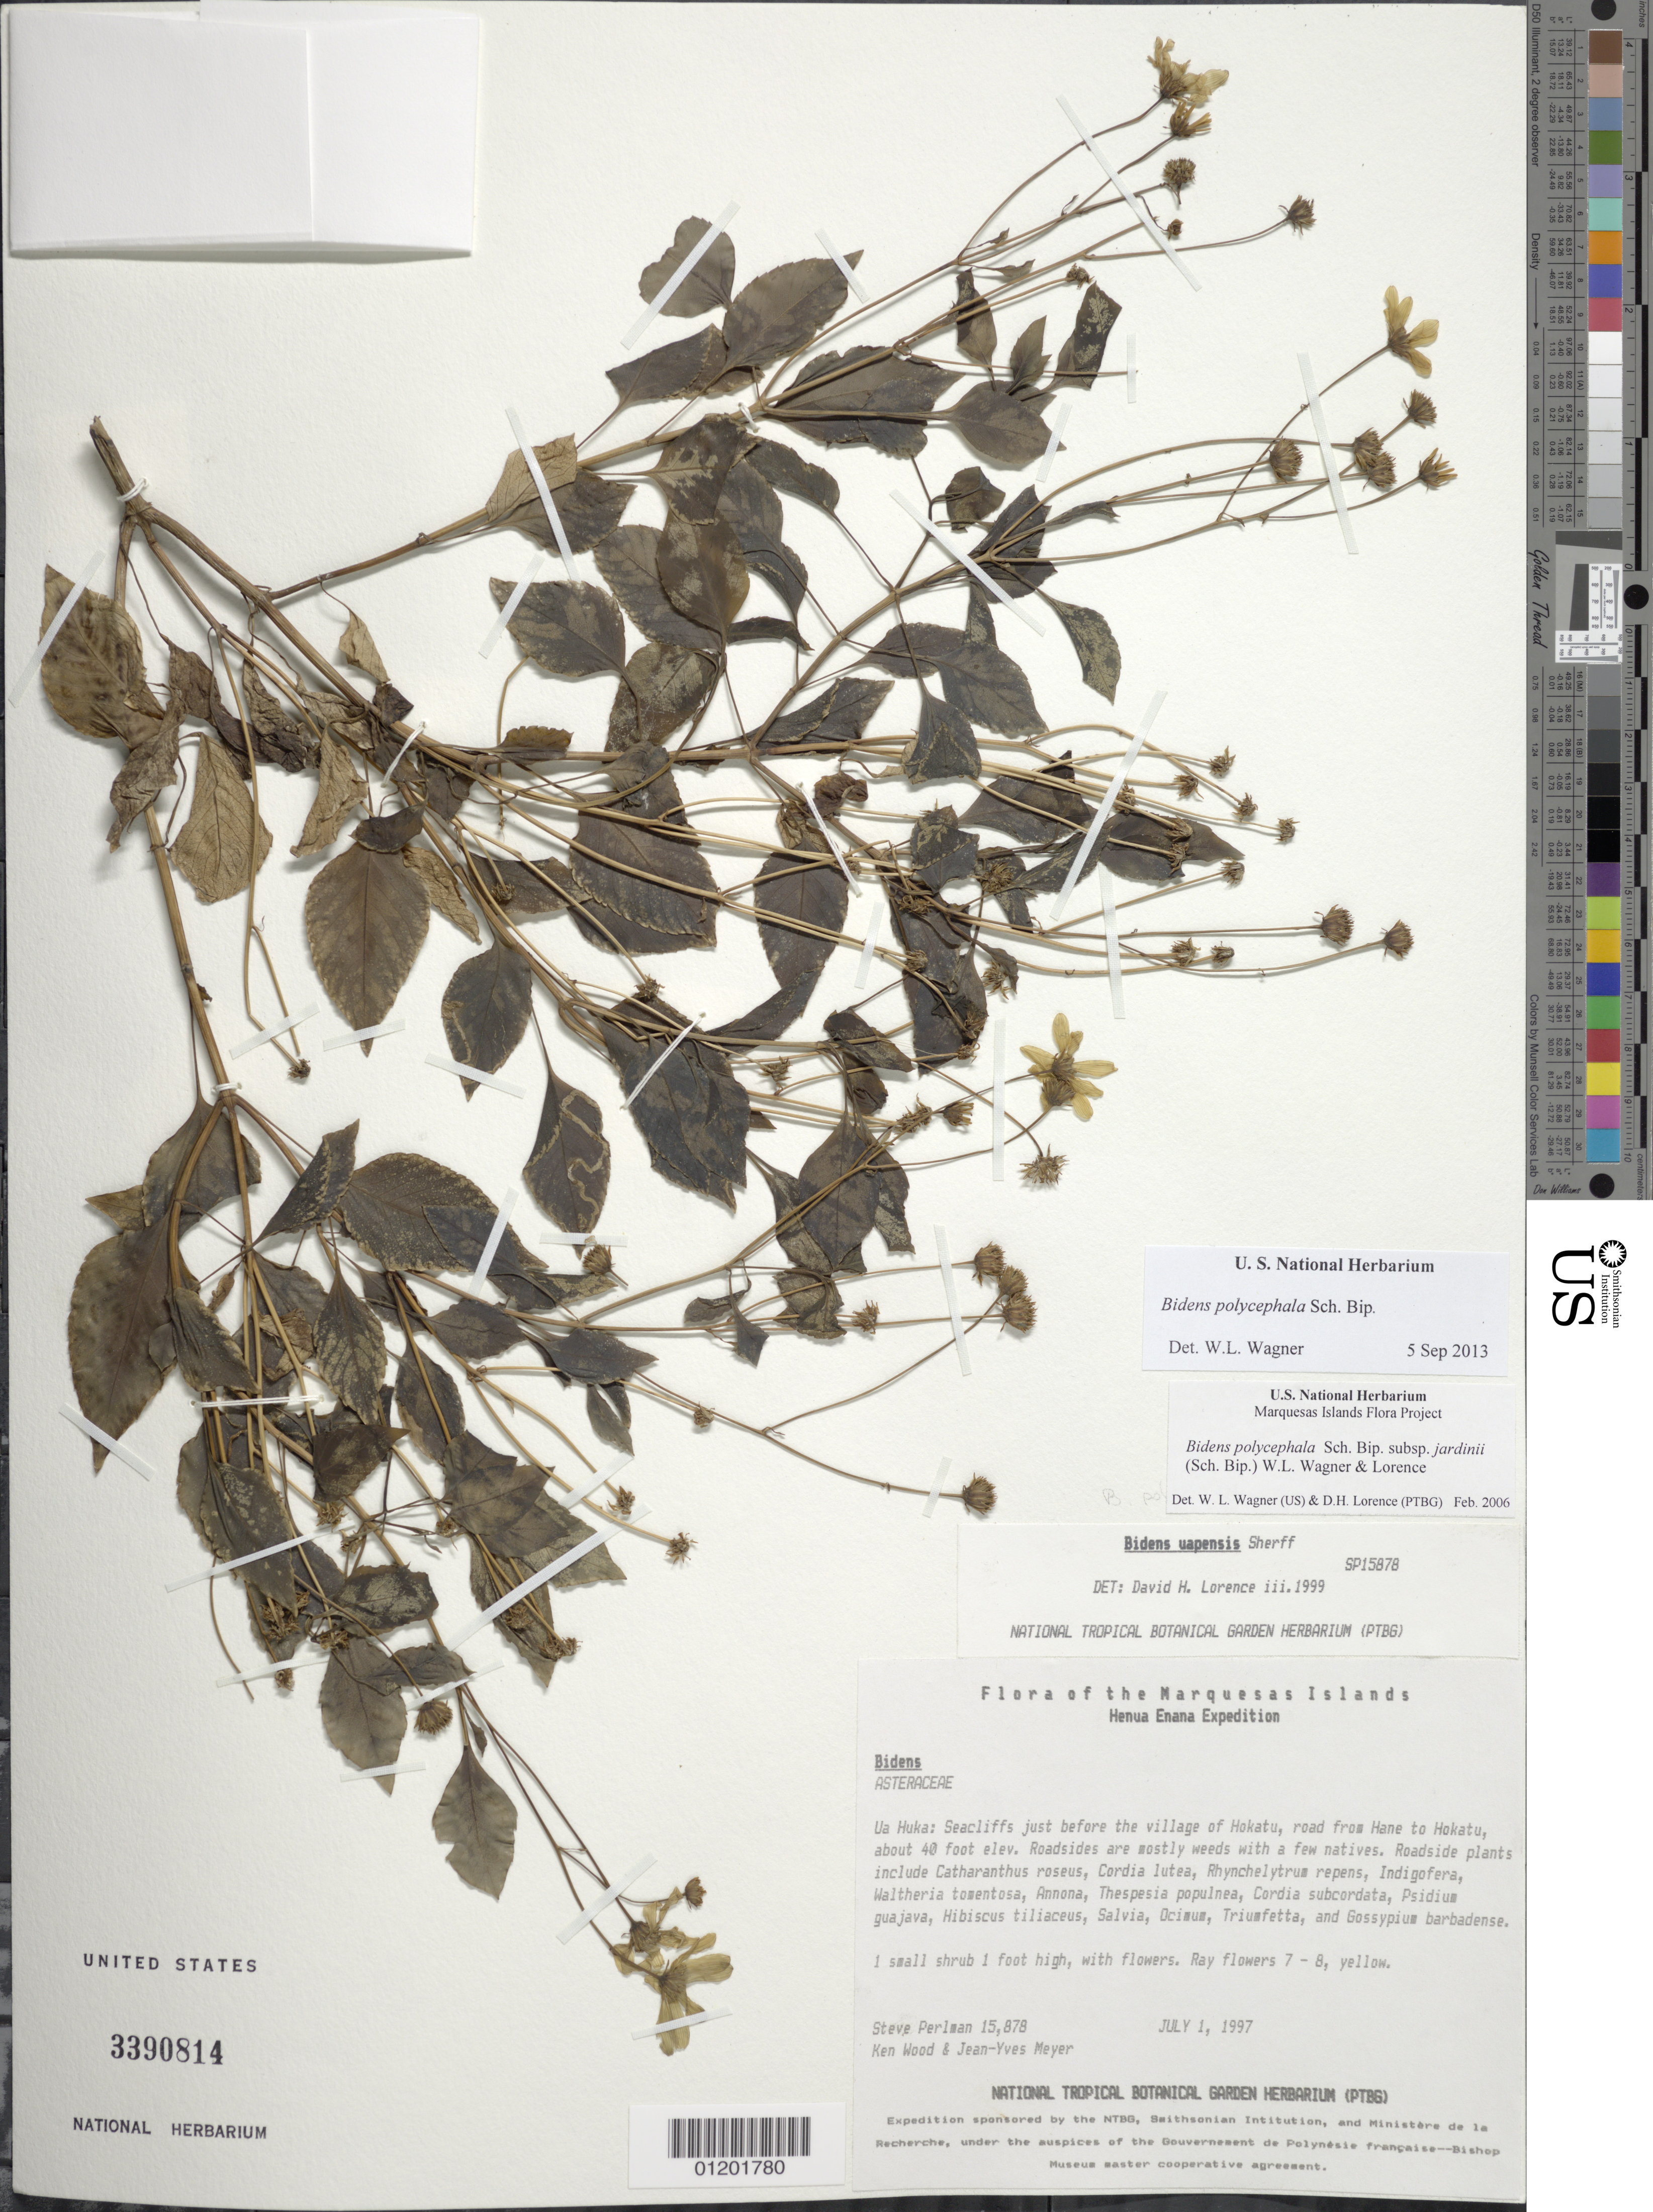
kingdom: Plantae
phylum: Tracheophyta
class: Magnoliopsida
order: Asterales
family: Asteraceae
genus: Bidens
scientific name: Bidens polycephala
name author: Sch. Bip.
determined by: Wagner, W. L., (BOT), Smithsonian Institution - National Museum of Natural History (UNITED STATES)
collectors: S. P. Perlman, K. R. Wood & J.-Y. Meyer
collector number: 15878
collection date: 1997-07-01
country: French Polynesia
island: Ua Huka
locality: Seacliffs just before the village of Hokatu, road from Hane to Hokatu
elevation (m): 12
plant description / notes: Roadsides are mostly weeds with a few natives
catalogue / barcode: US 3390814